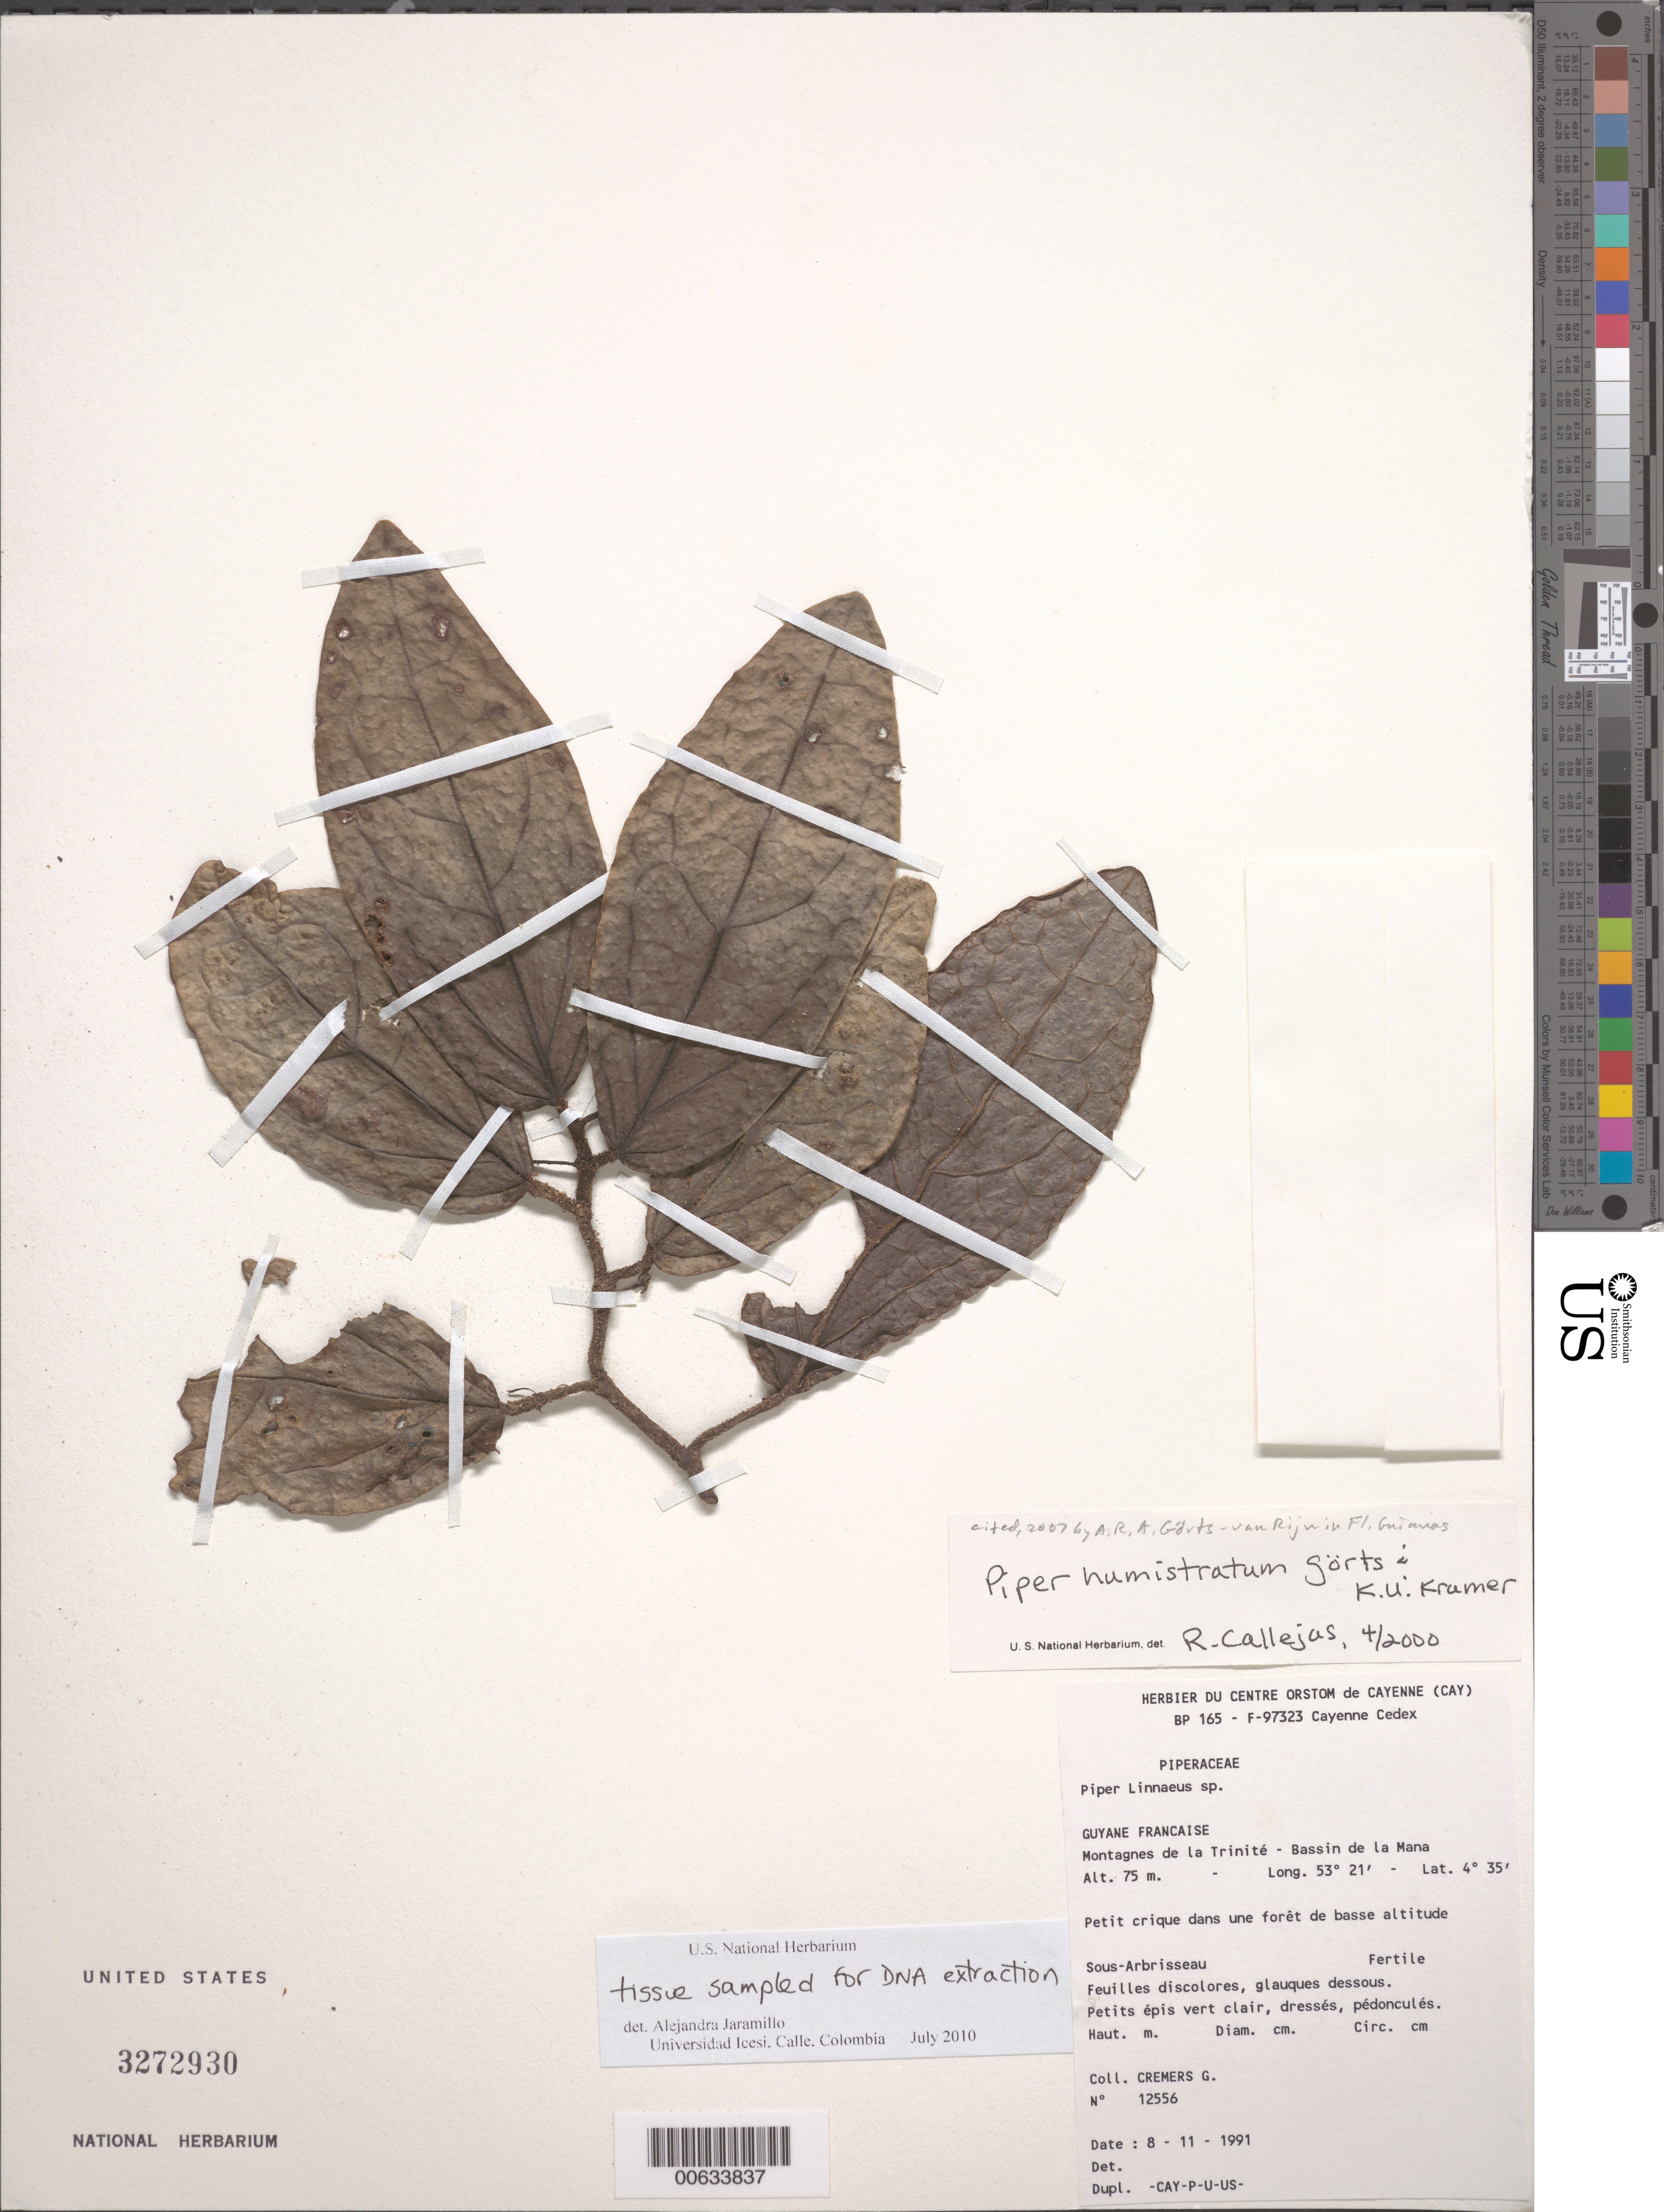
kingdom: Plantae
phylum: Tracheophyta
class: Magnoliopsida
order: Piperales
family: Piperaceae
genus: Piper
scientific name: Piper humistratum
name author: Görts & K.U. Kramer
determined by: Callejas, Ricardo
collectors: G. Cremers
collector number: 12556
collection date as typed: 8-Nov-91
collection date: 1991-11-08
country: French Guiana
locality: Montagnes de la Trinité, Bassin de la Mana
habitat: Petit crique dans une forêt de basse altitude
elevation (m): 75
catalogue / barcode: US 3272930